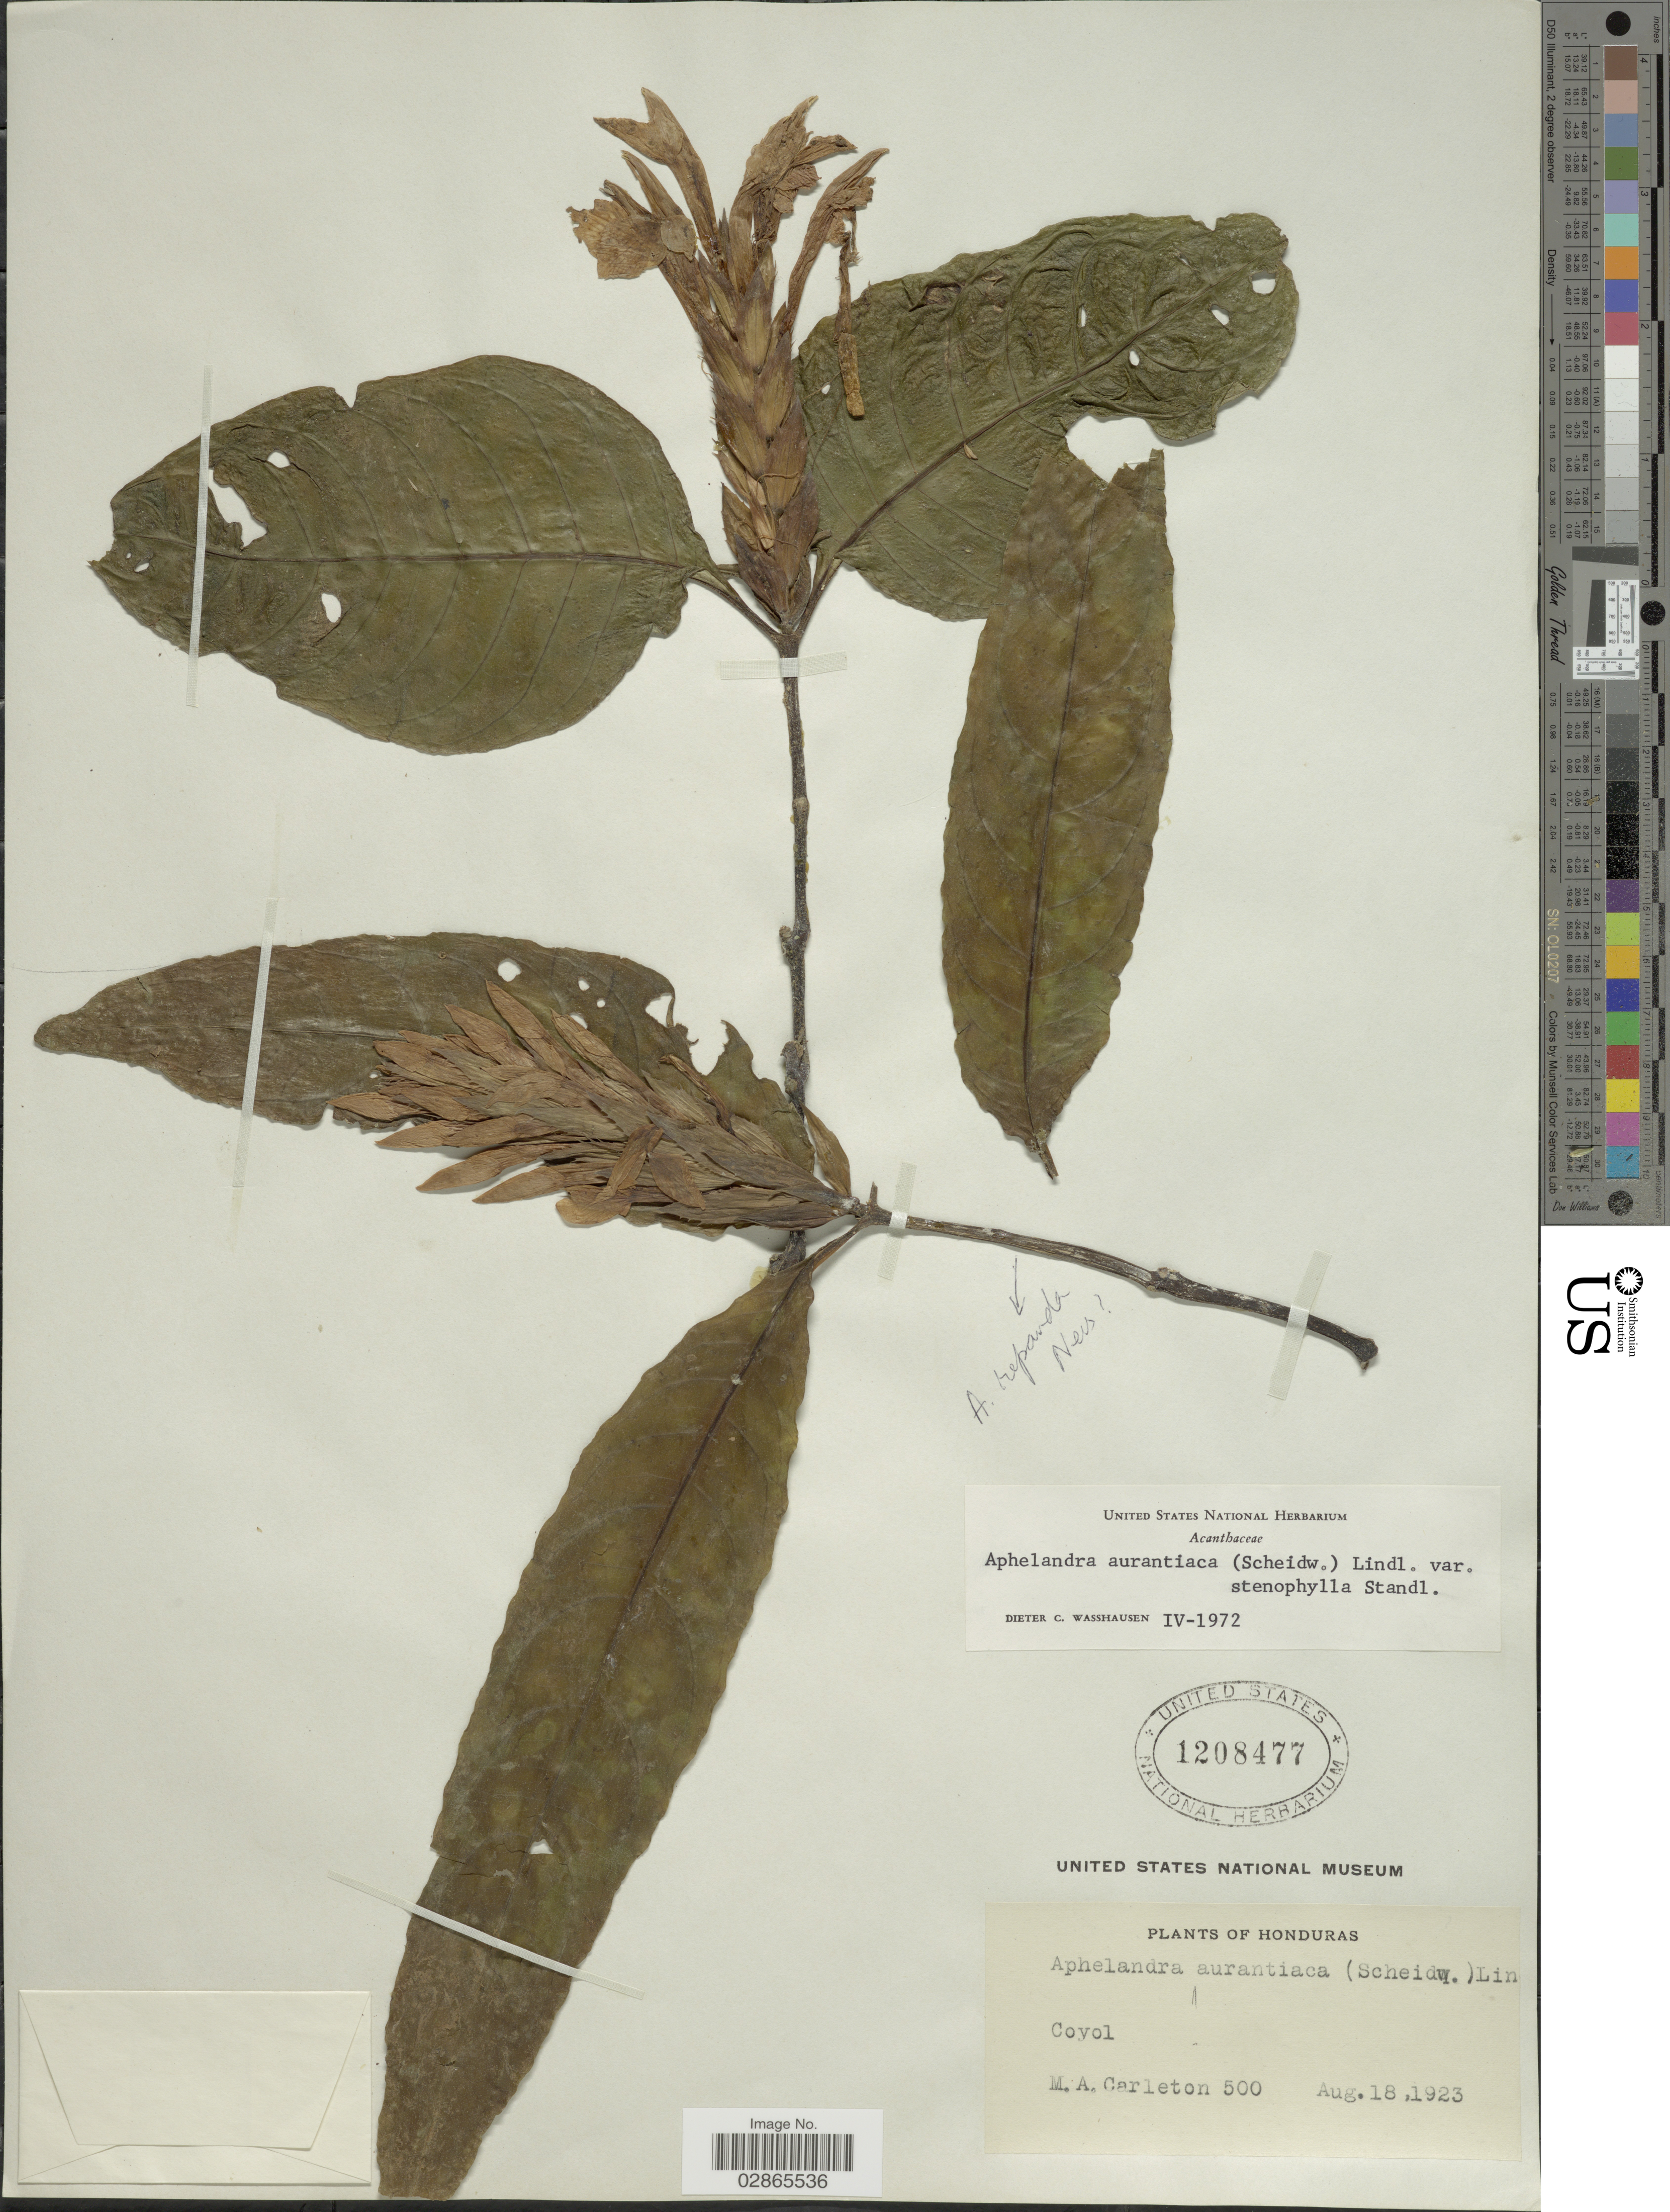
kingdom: Plantae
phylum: Tracheophyta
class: Magnoliopsida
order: Lamiales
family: Acanthaceae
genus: Aphelandra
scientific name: Aphelandra aurantiaca var. stenophylla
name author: Standl.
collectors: M. A. Carleton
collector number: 500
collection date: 1923-08-18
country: Honduras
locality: Coyol.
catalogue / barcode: US 1208477